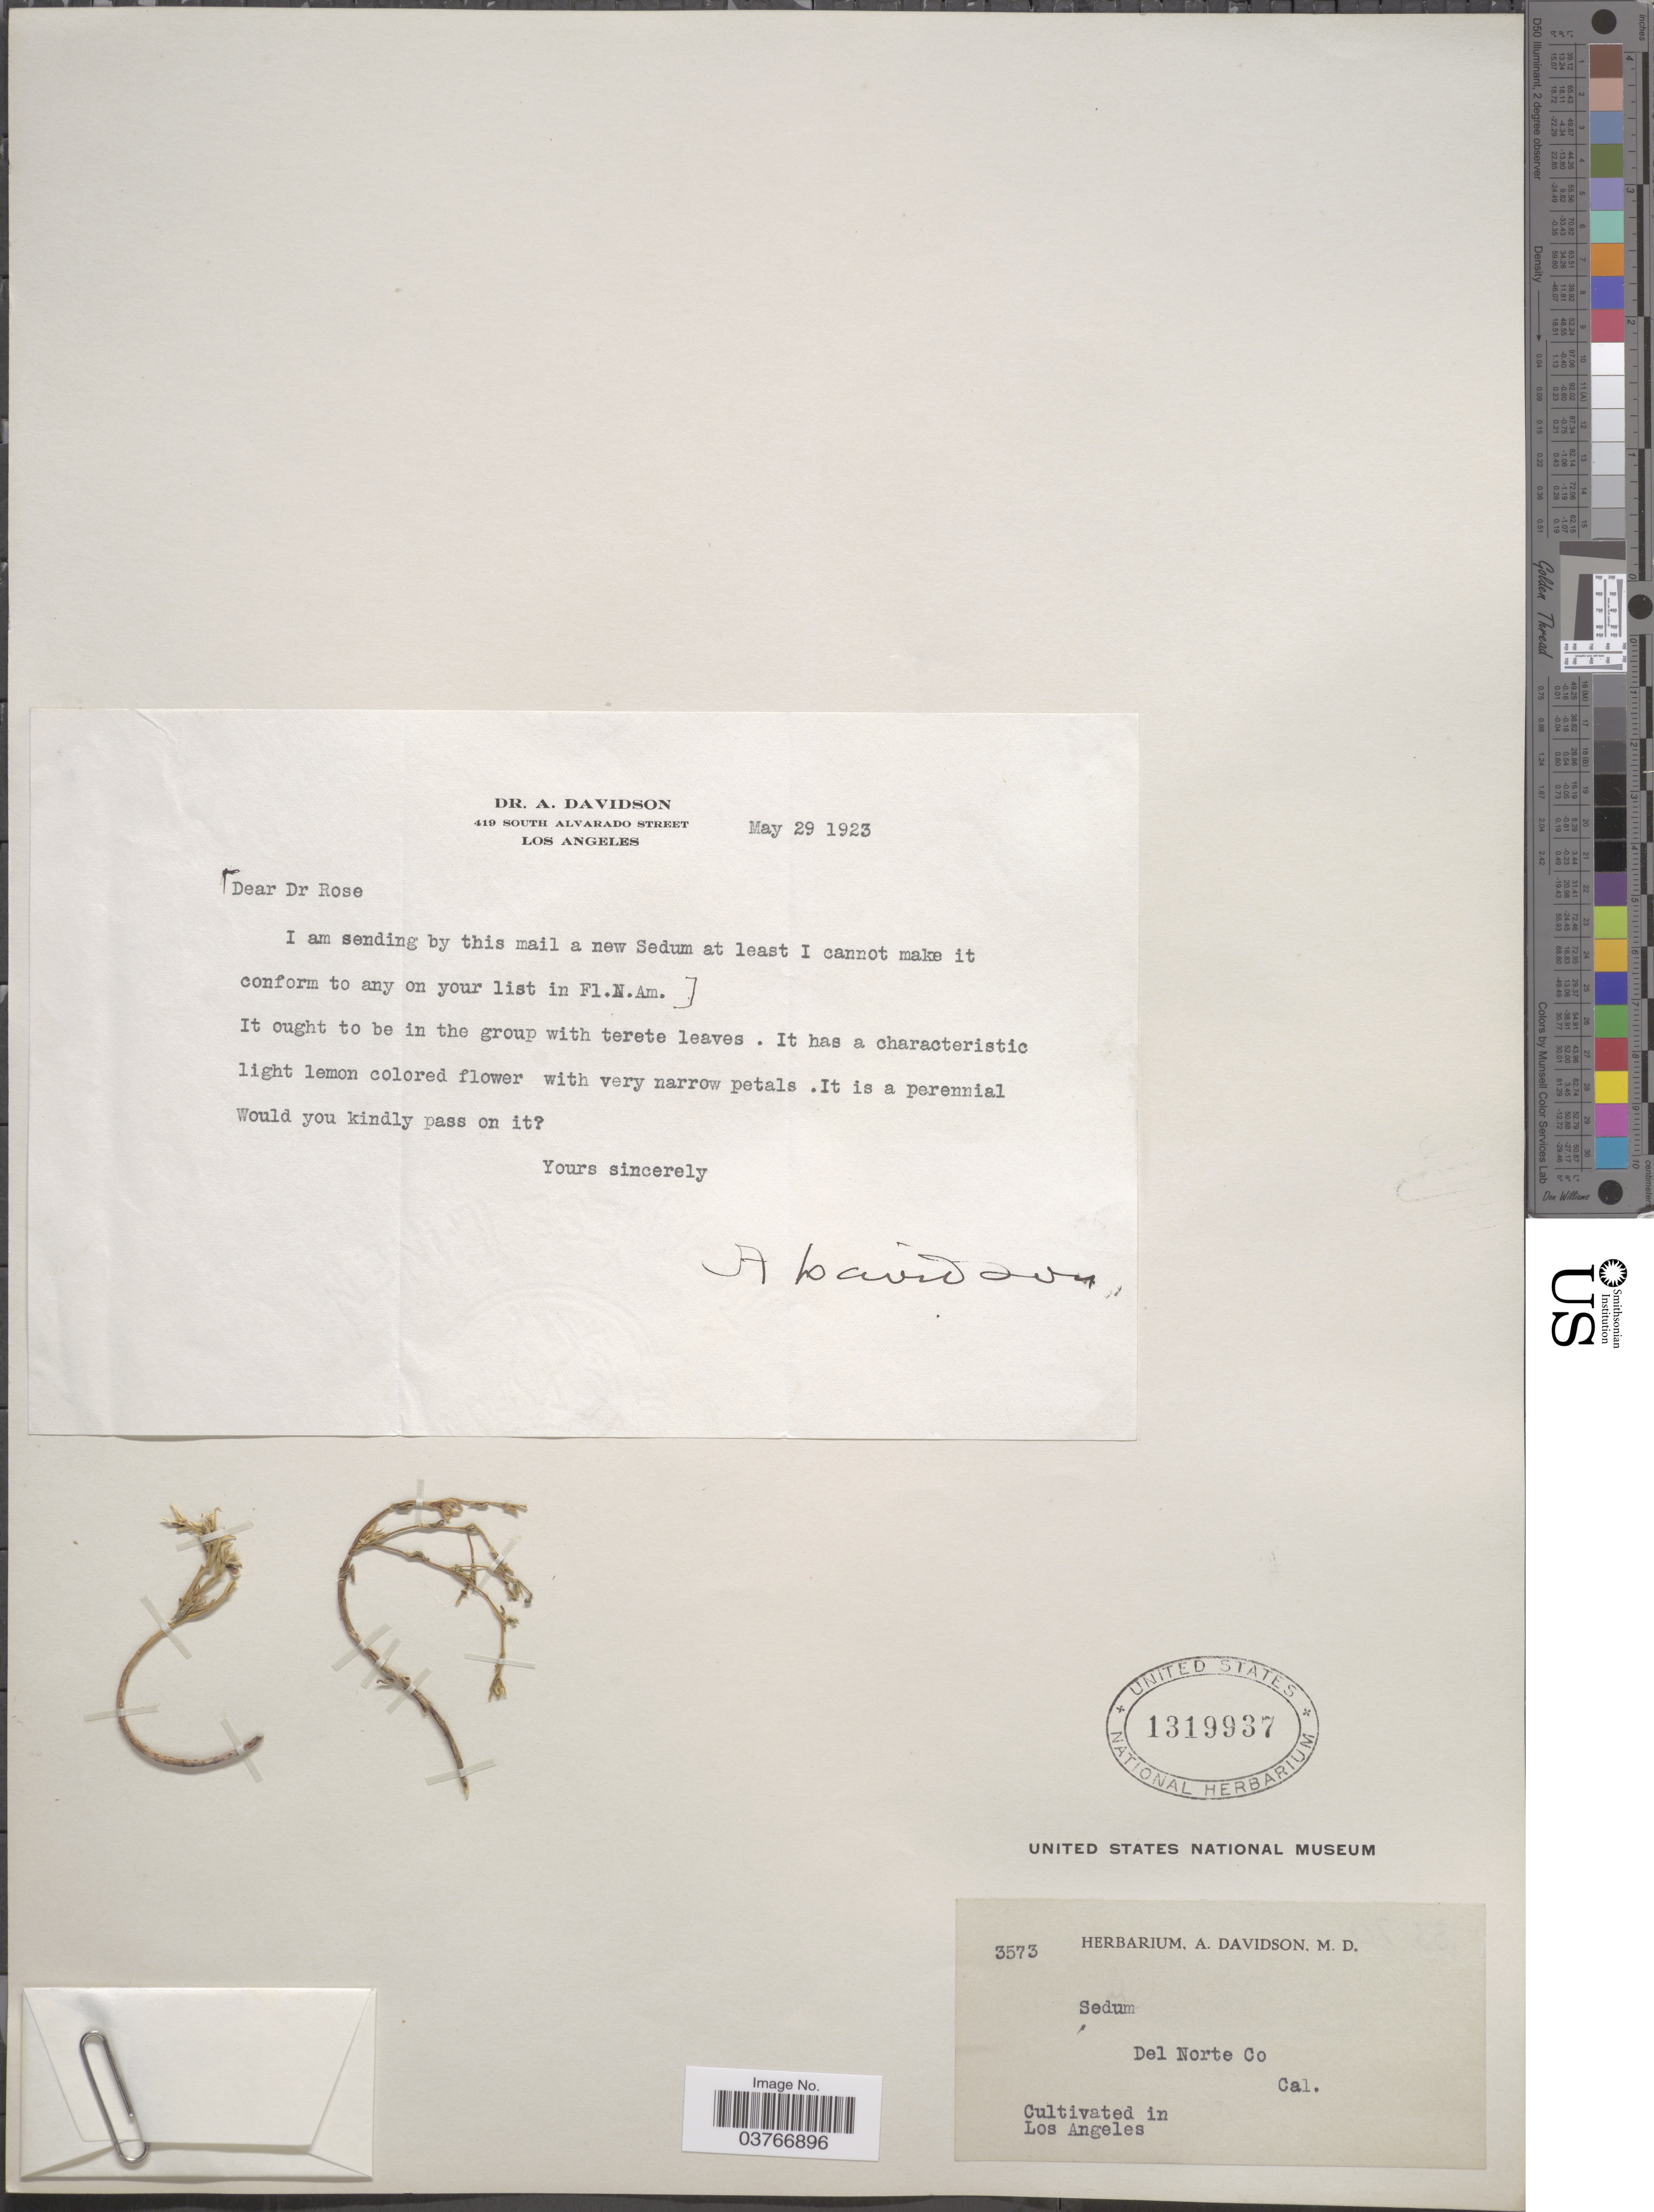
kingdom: Plantae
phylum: Tracheophyta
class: Magnoliopsida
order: Saxifragales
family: Crassulaceae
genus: Sedum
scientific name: Sedum sp.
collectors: ex herb. A. Davidson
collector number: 3573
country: United States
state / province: California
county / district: Los Angeles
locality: Los Angeles.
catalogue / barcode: US 1319937